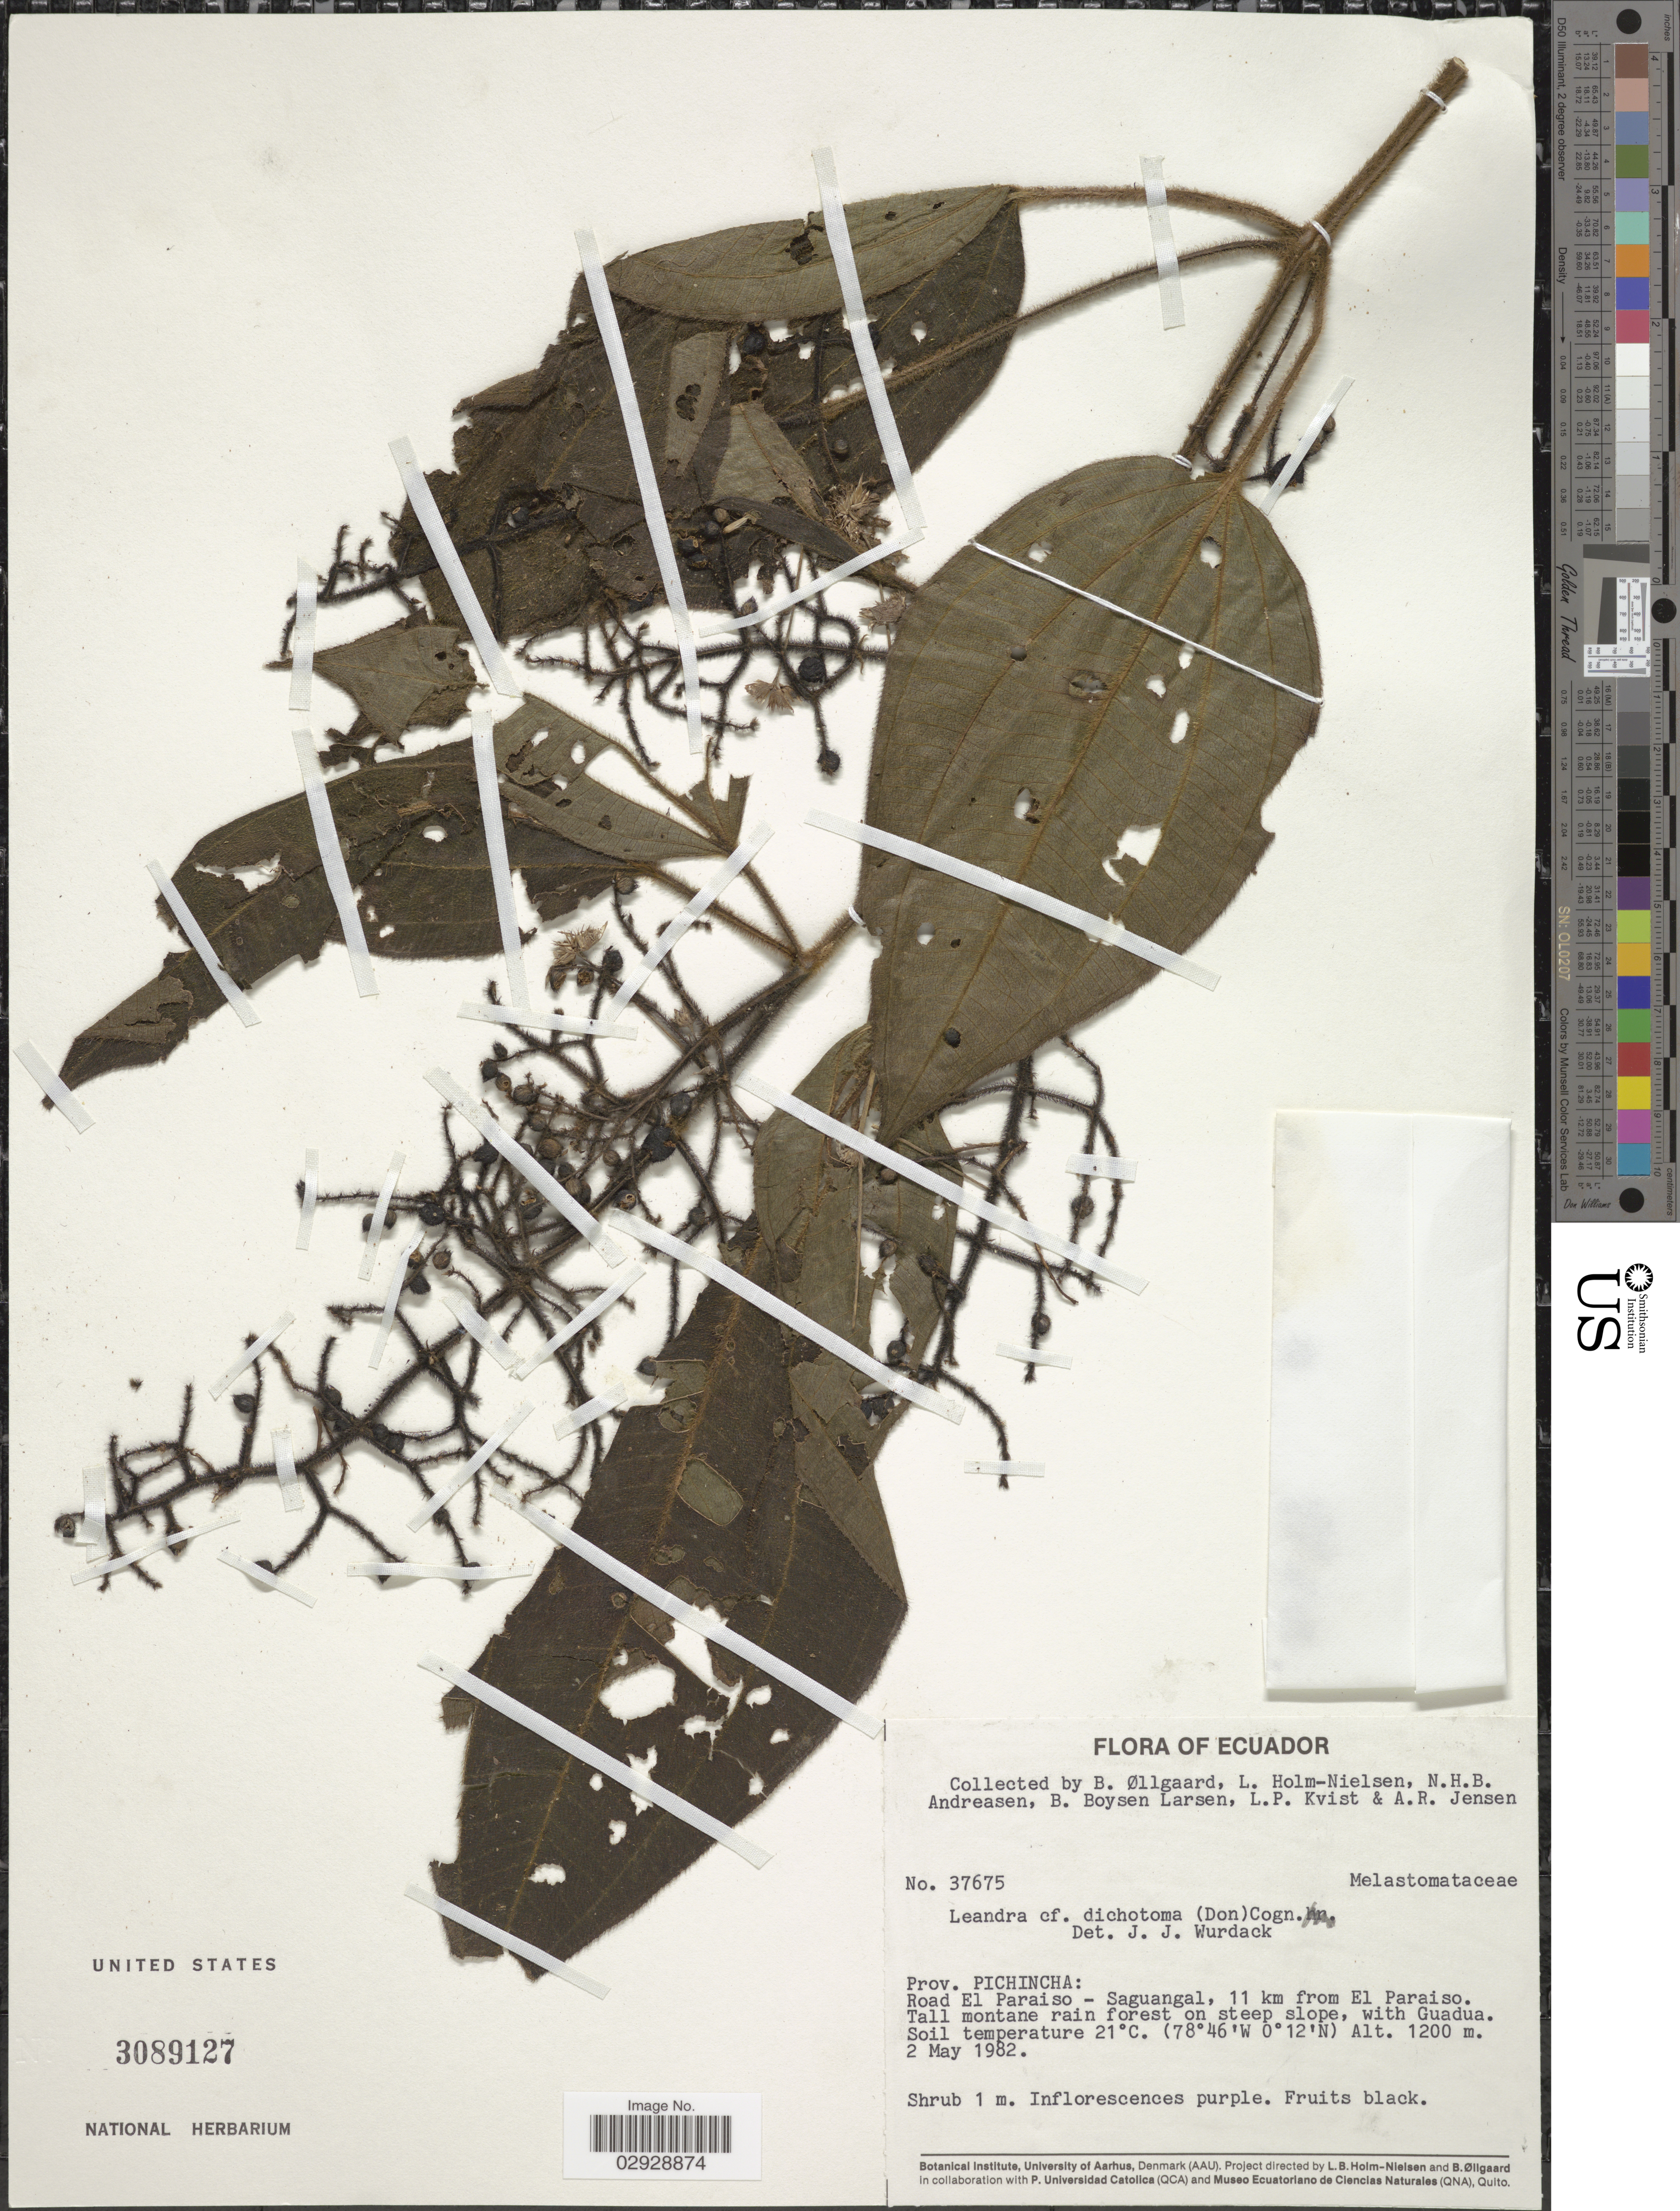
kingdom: Plantae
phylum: Tracheophyta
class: Magnoliopsida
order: Myrtales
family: Melastomataceae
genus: Leandra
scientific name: Leandra dichotoma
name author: (D. Don) Cogn.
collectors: B. Øllgaard, L. Holm-Nielsen, N. Andreasen, B. Boysen Larsen & et al.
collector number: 37675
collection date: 1982-05-02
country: Ecuador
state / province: Pichincha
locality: Road El Paraiso - Saguangal, 11 km from El Paraiso.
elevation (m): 1200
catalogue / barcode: US 3089127